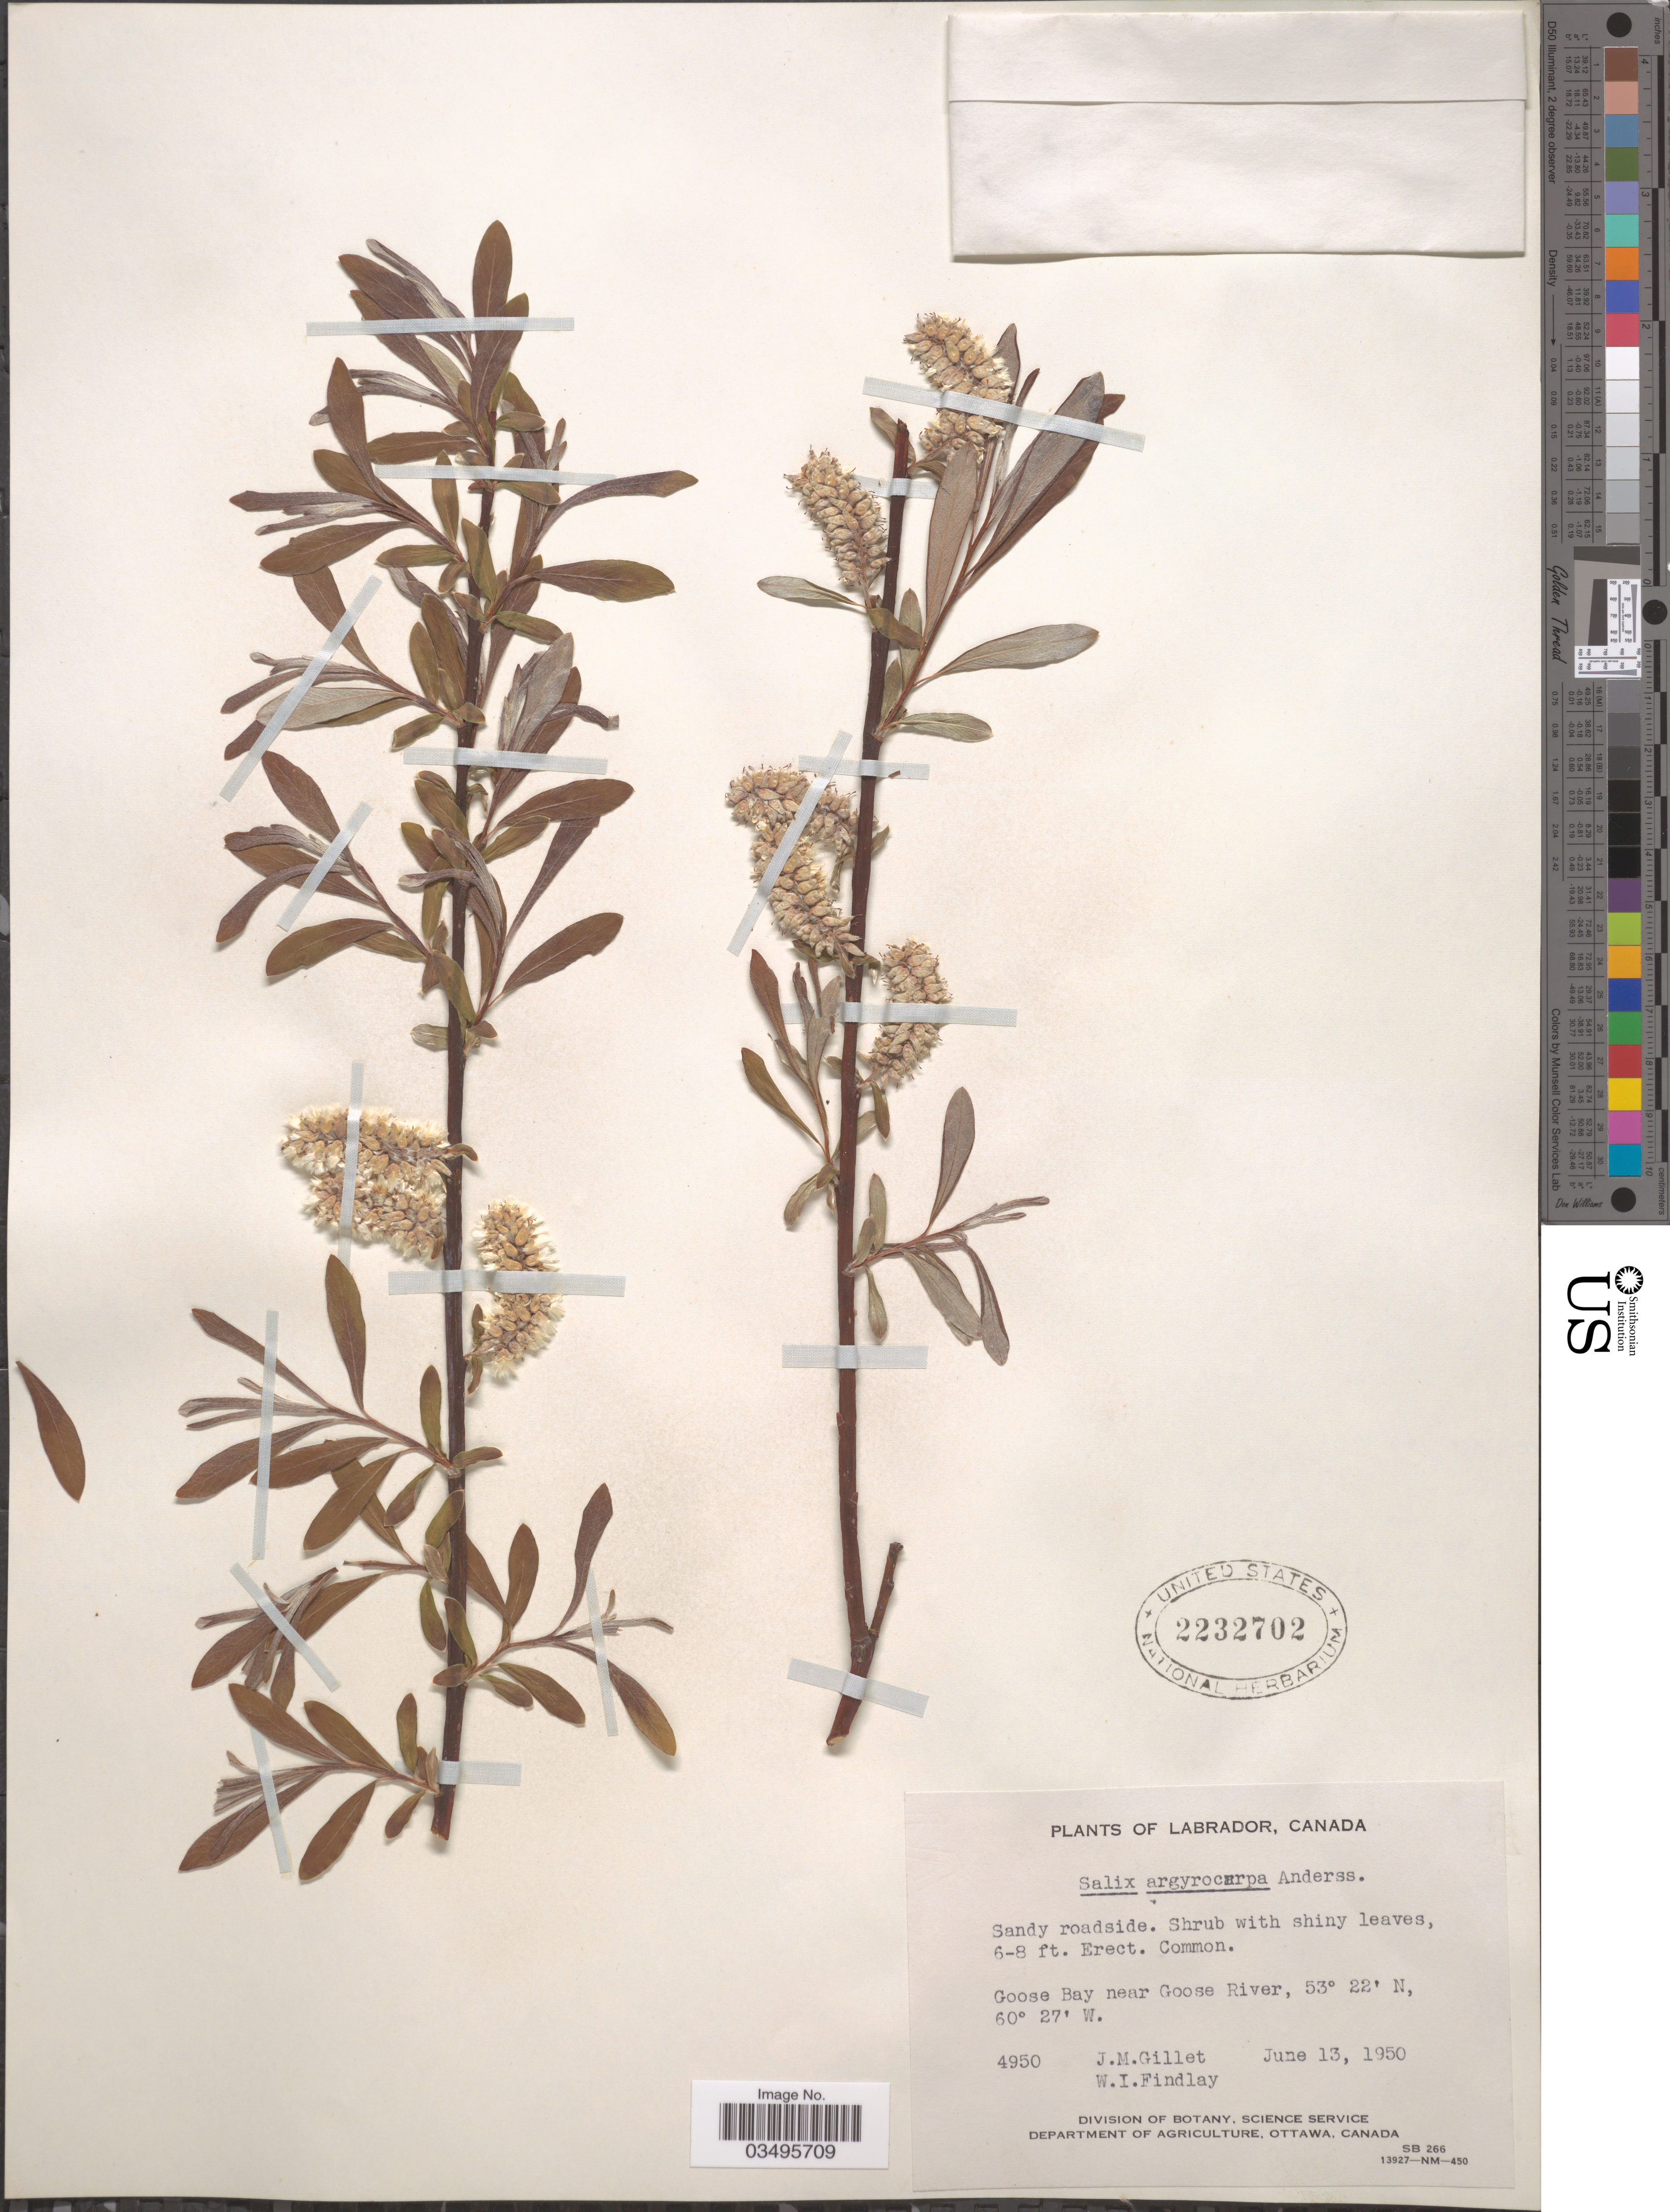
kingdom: Plantae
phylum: Tracheophyta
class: Magnoliopsida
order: Malpighiales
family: Salicaceae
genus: Salix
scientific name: Salix argyrocarpa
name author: L. Andersson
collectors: J. M. Gillet & W. Findlay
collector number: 4950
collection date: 1950-06-13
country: Canada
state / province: Newfoundland and Labrador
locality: Labrador. Goose Bay near Goose River.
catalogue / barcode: US 2232702